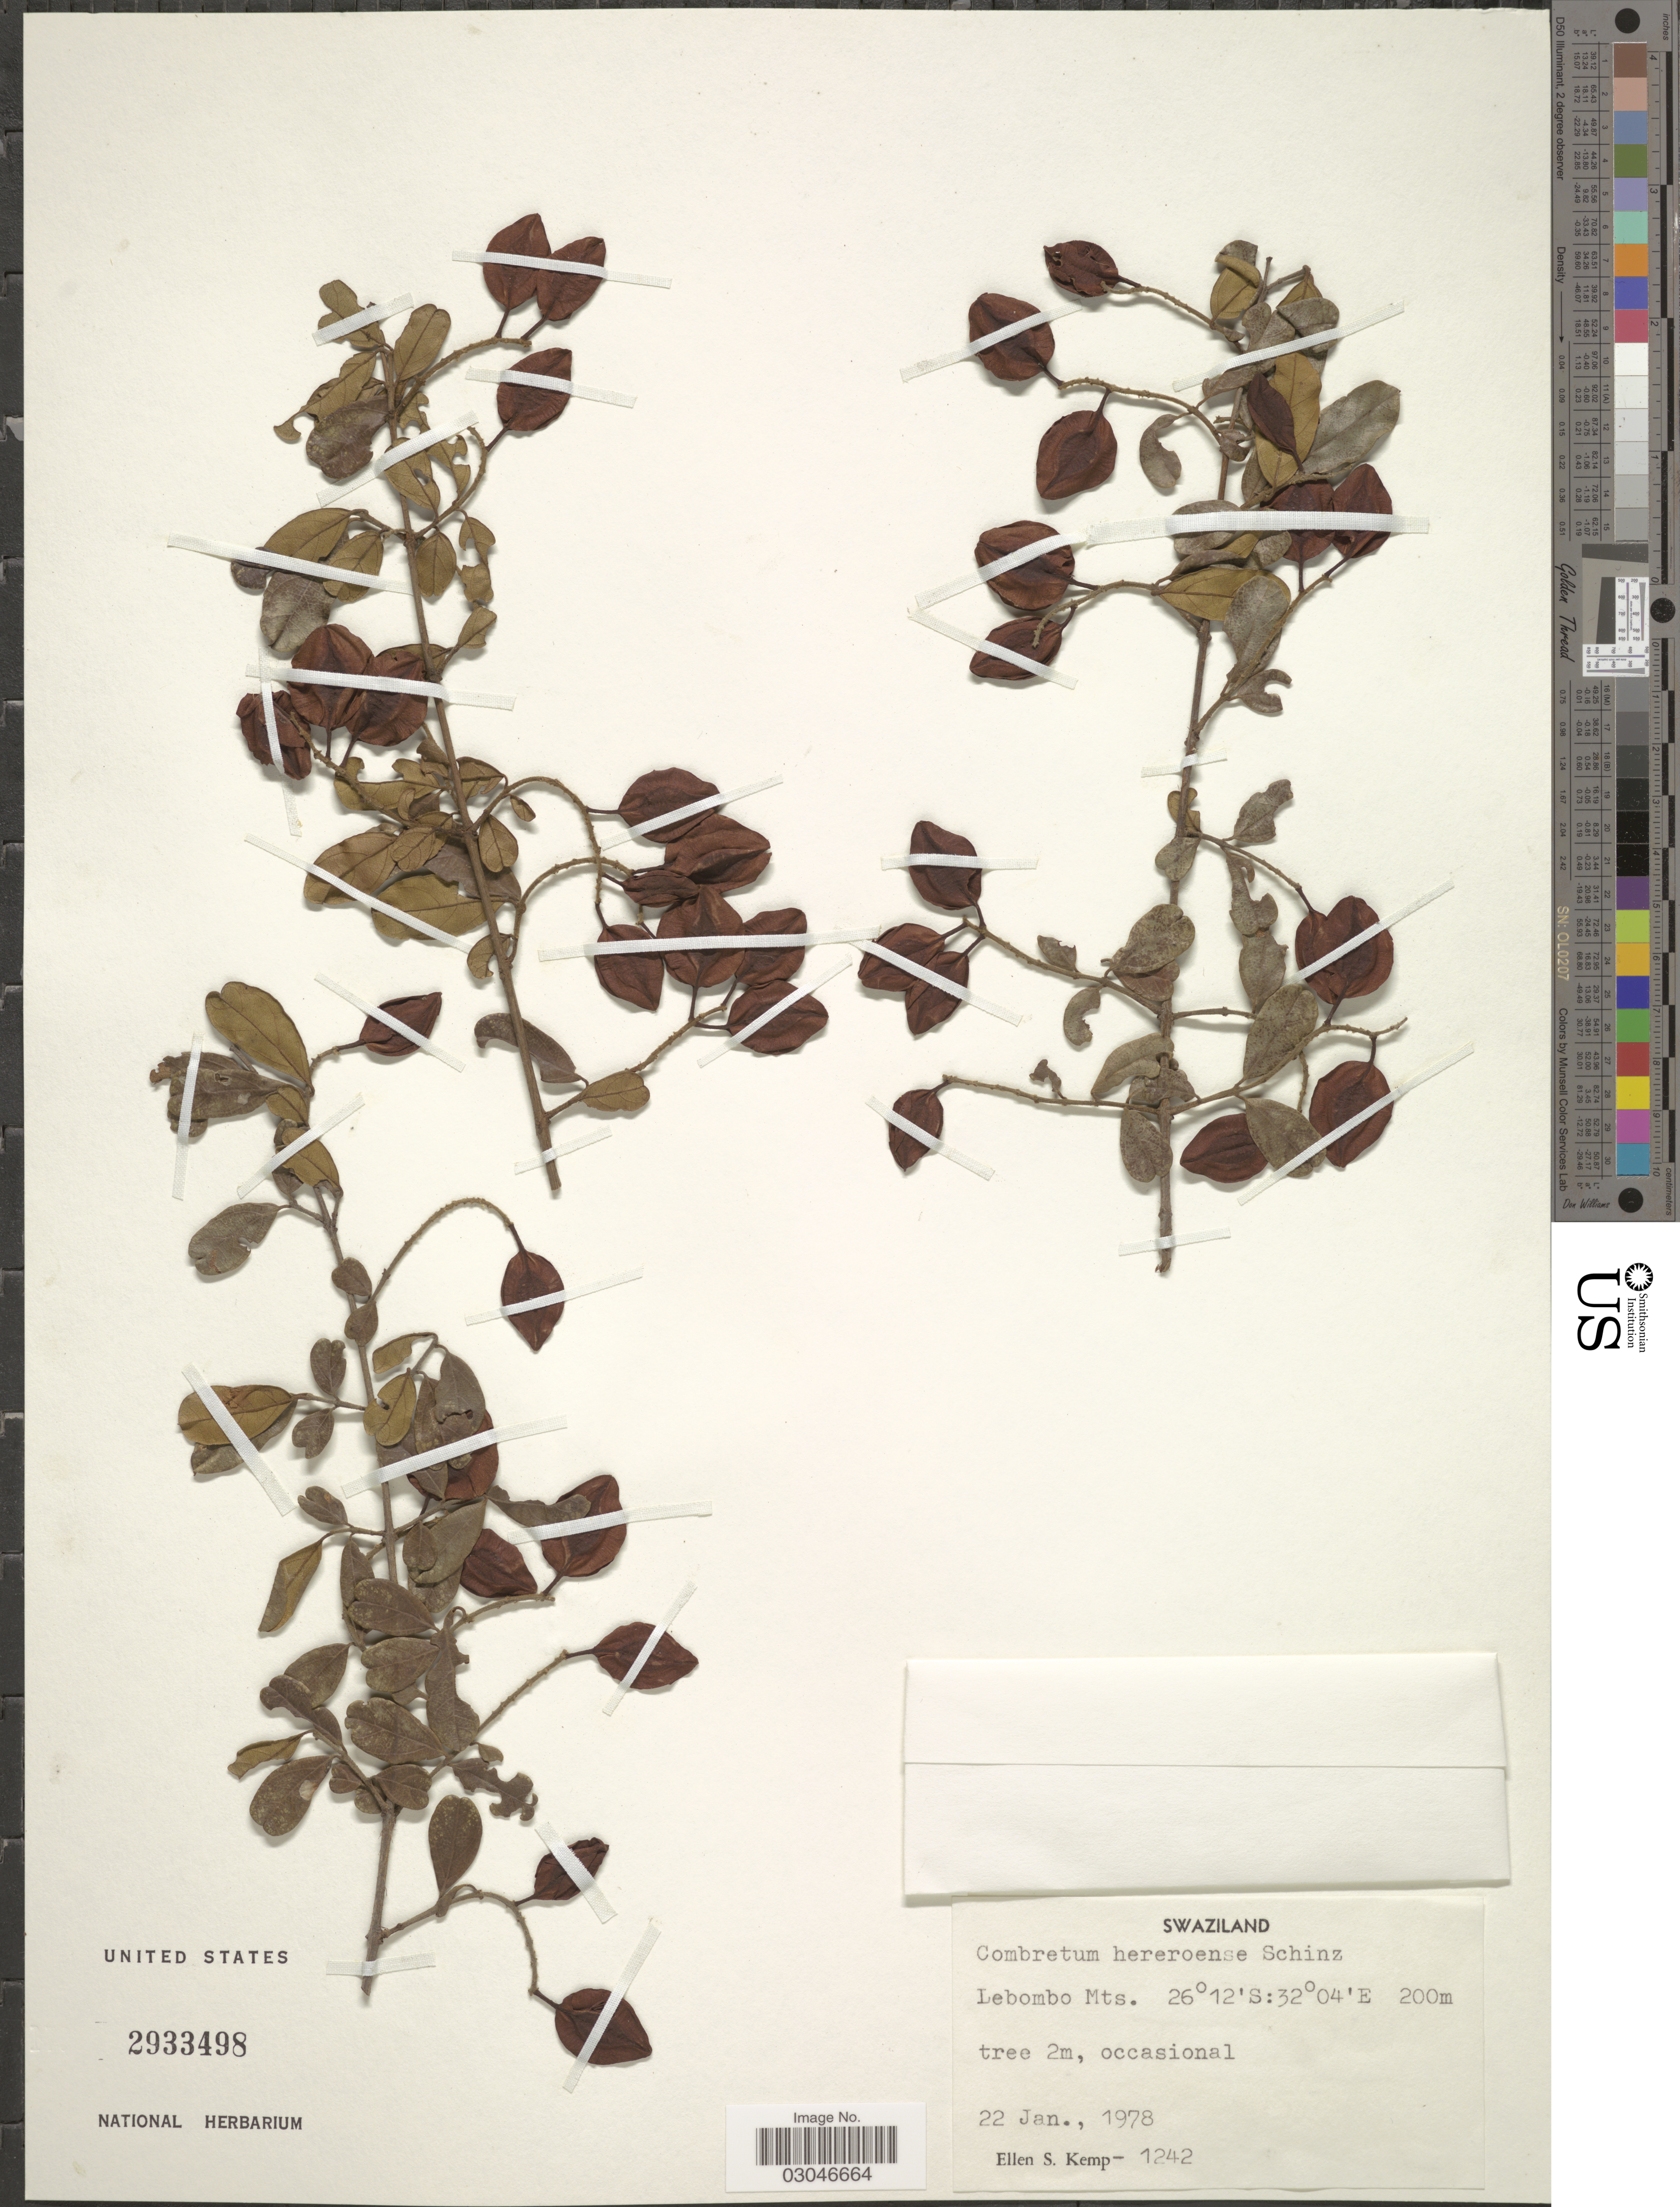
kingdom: Plantae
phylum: Tracheophyta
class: Magnoliopsida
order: Myrtales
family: Combretaceae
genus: Combretum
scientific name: Combretum hereroense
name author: Schinz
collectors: E. S. Kemp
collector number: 1242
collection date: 1978-01-22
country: Eswatini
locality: Lebombo Mts.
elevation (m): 200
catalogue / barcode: US 2933498